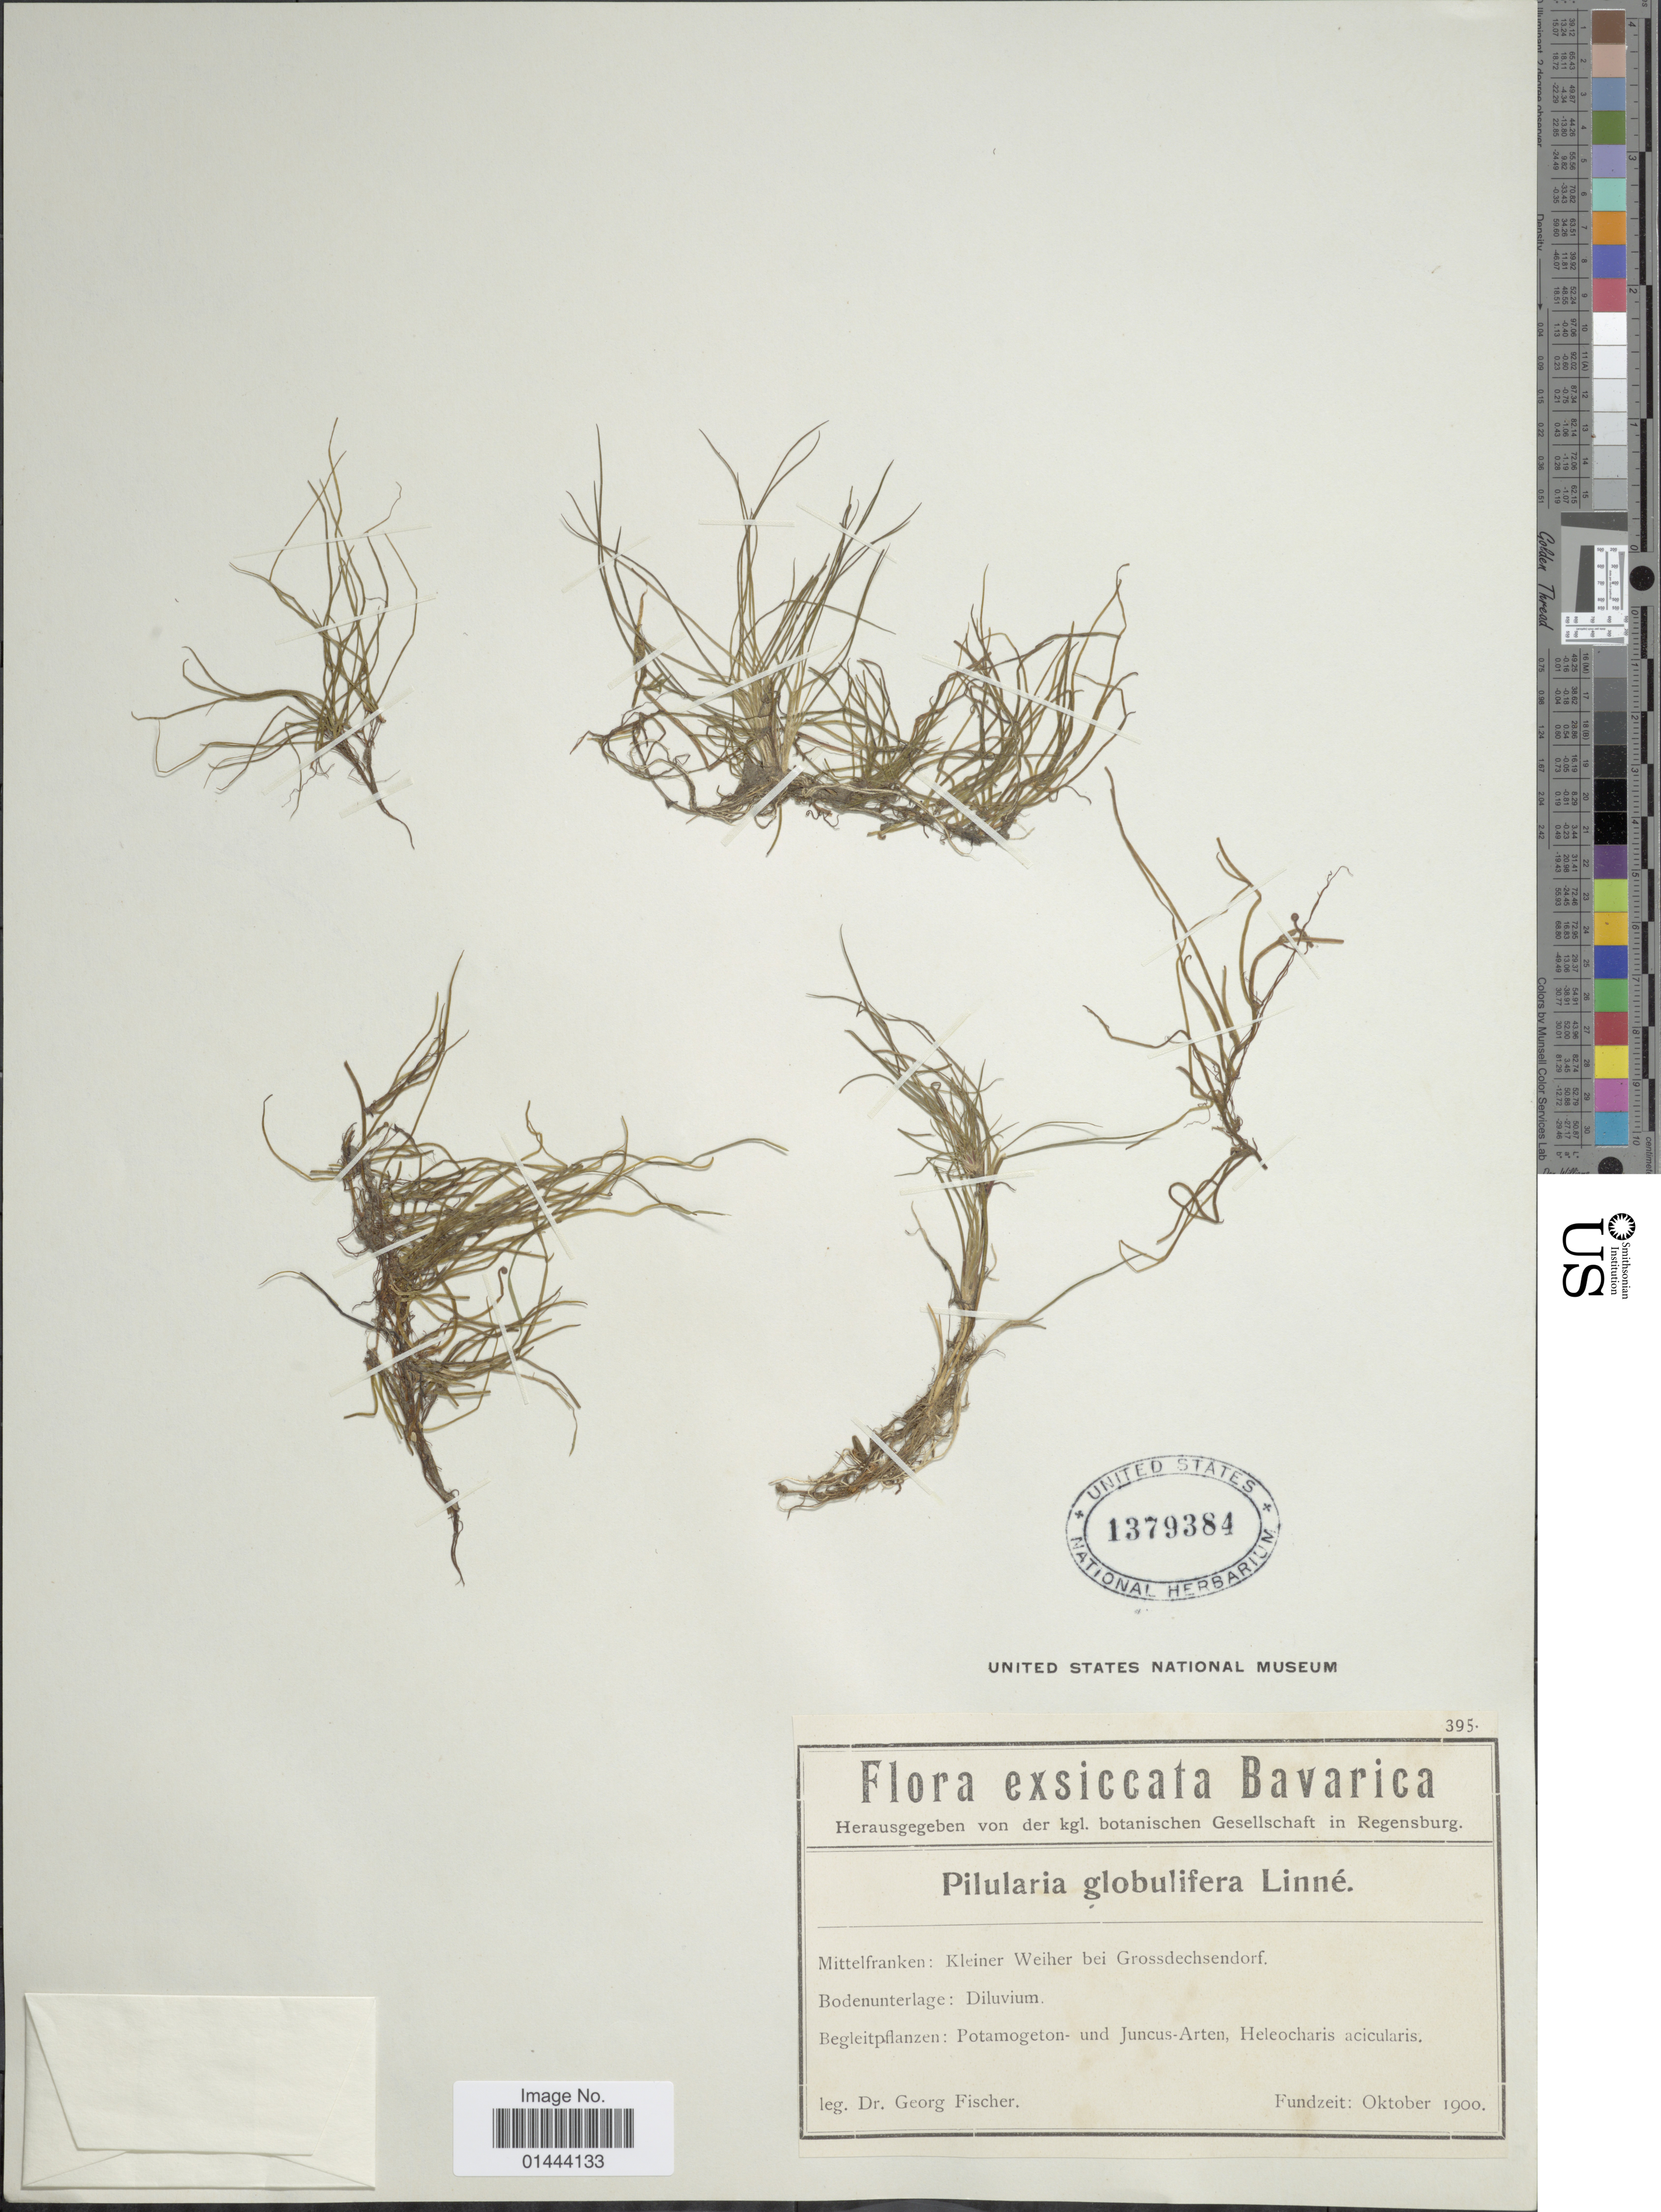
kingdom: Plantae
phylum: Tracheophyta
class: Polypodiopsida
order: Salviniales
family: Marsileaceae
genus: Pilularia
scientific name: Pilularia globulifera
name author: L.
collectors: G. Fischer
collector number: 395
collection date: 1900-10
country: Germany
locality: Mittelfranken: Kleiner Weiher bei Grossdechsendorf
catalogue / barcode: US 1379384